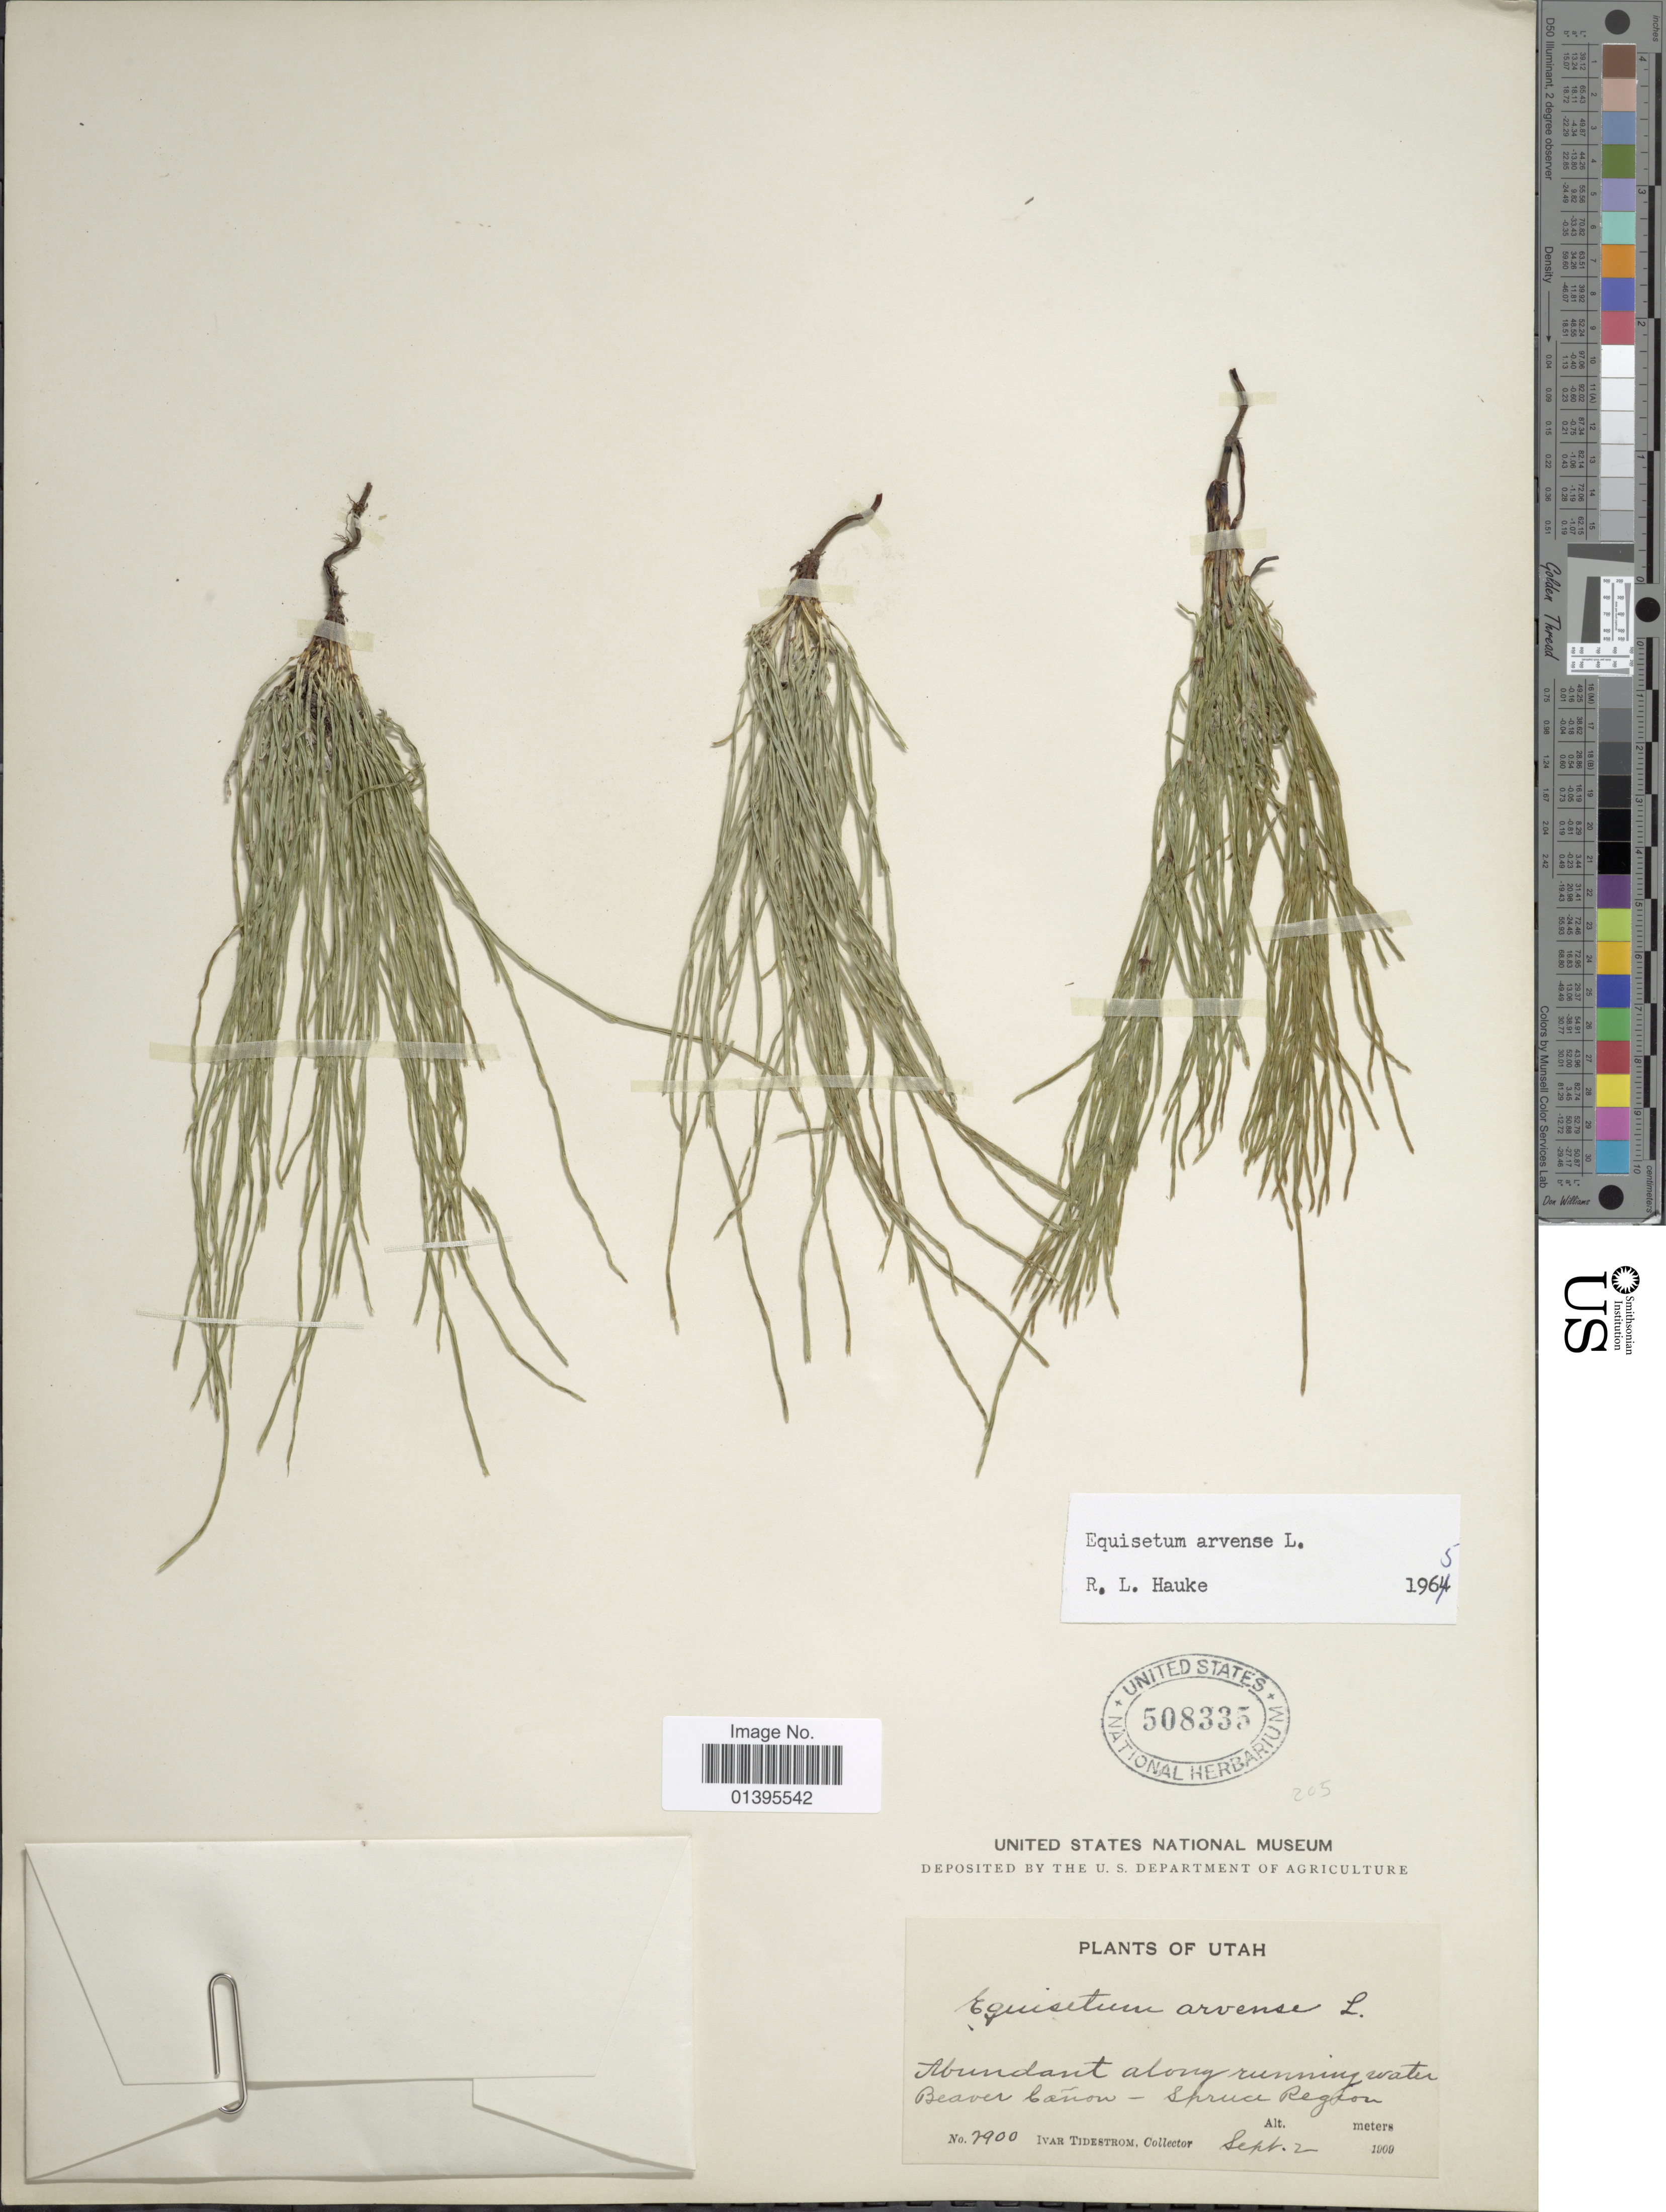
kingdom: Plantae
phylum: Tracheophyta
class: Polypodiopsida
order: Equisetales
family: Equisetaceae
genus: Equisetum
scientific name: Equisetum arvense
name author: L.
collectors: I. F. Tidestrom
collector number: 2900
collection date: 1909-09-02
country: United States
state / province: Utah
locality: Beaver Cañon - Spruce River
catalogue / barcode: US 508335